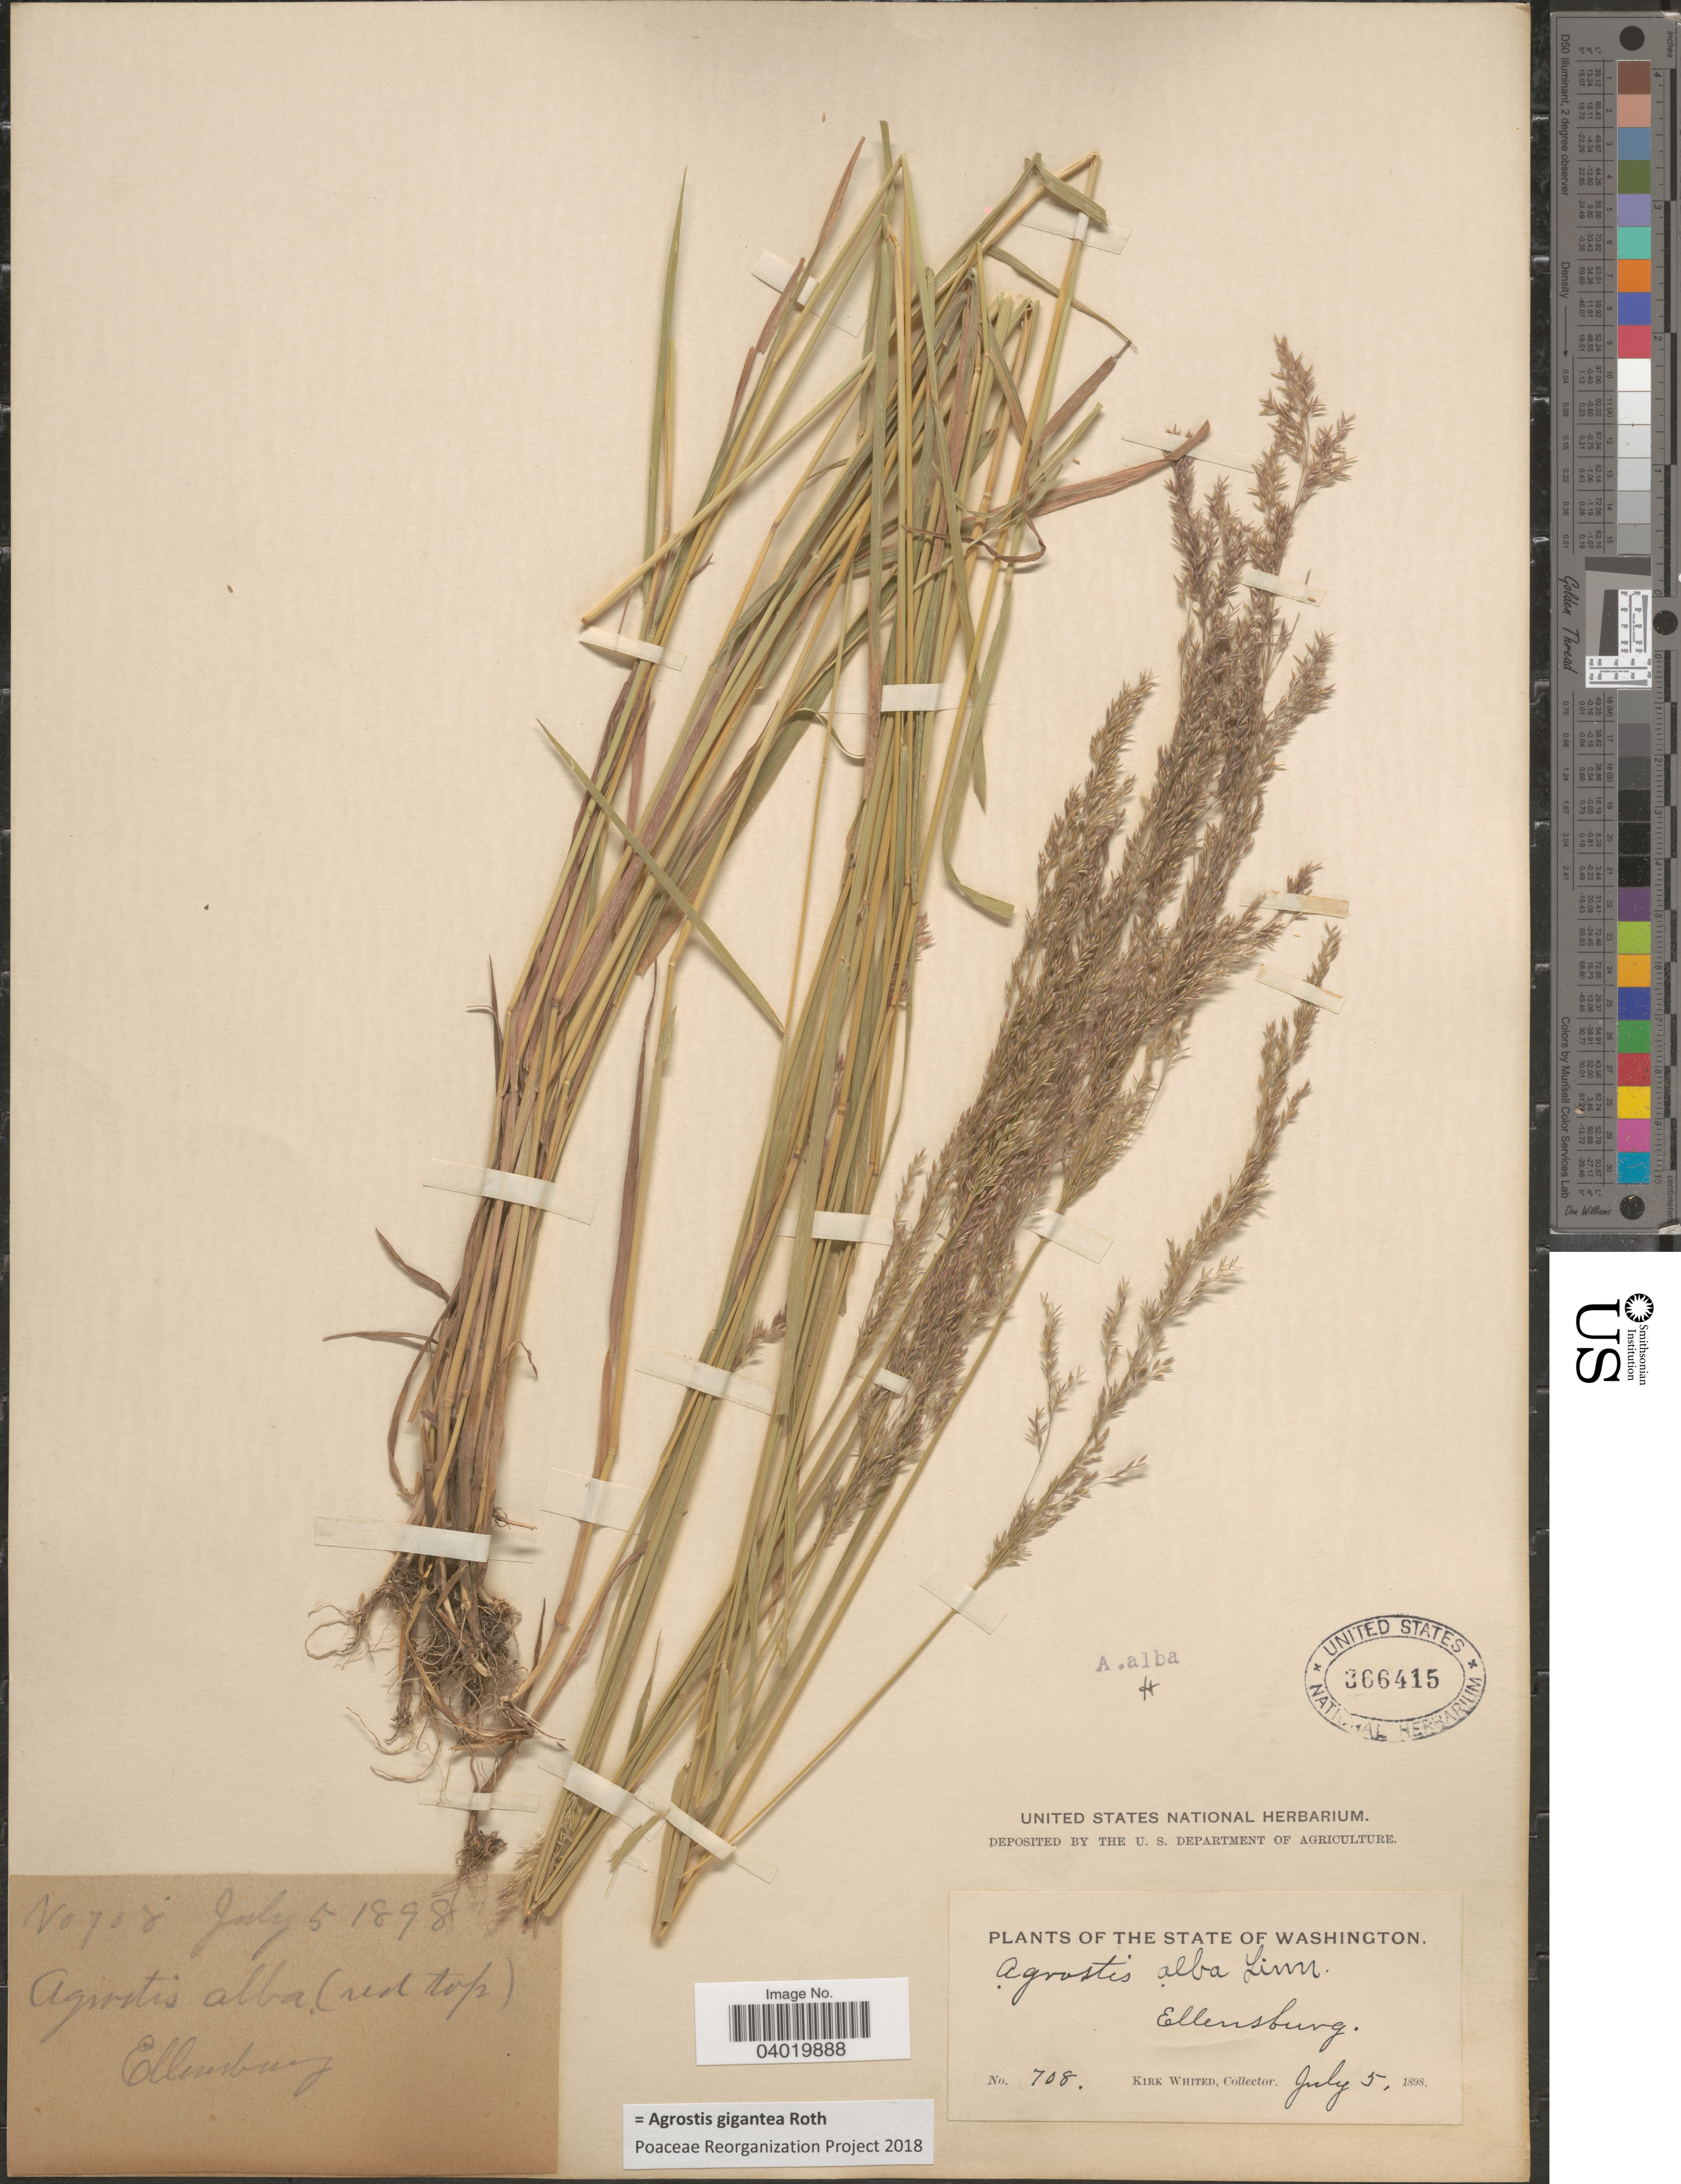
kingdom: Plantae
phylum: Tracheophyta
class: Liliopsida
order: Poales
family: Poaceae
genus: Agrostis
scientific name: Agrostis gigantea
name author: Roth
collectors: K. Whited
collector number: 708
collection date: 1898-07-05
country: United States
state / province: Washington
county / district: Kittitas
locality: Ellensburg.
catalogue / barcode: US 366415